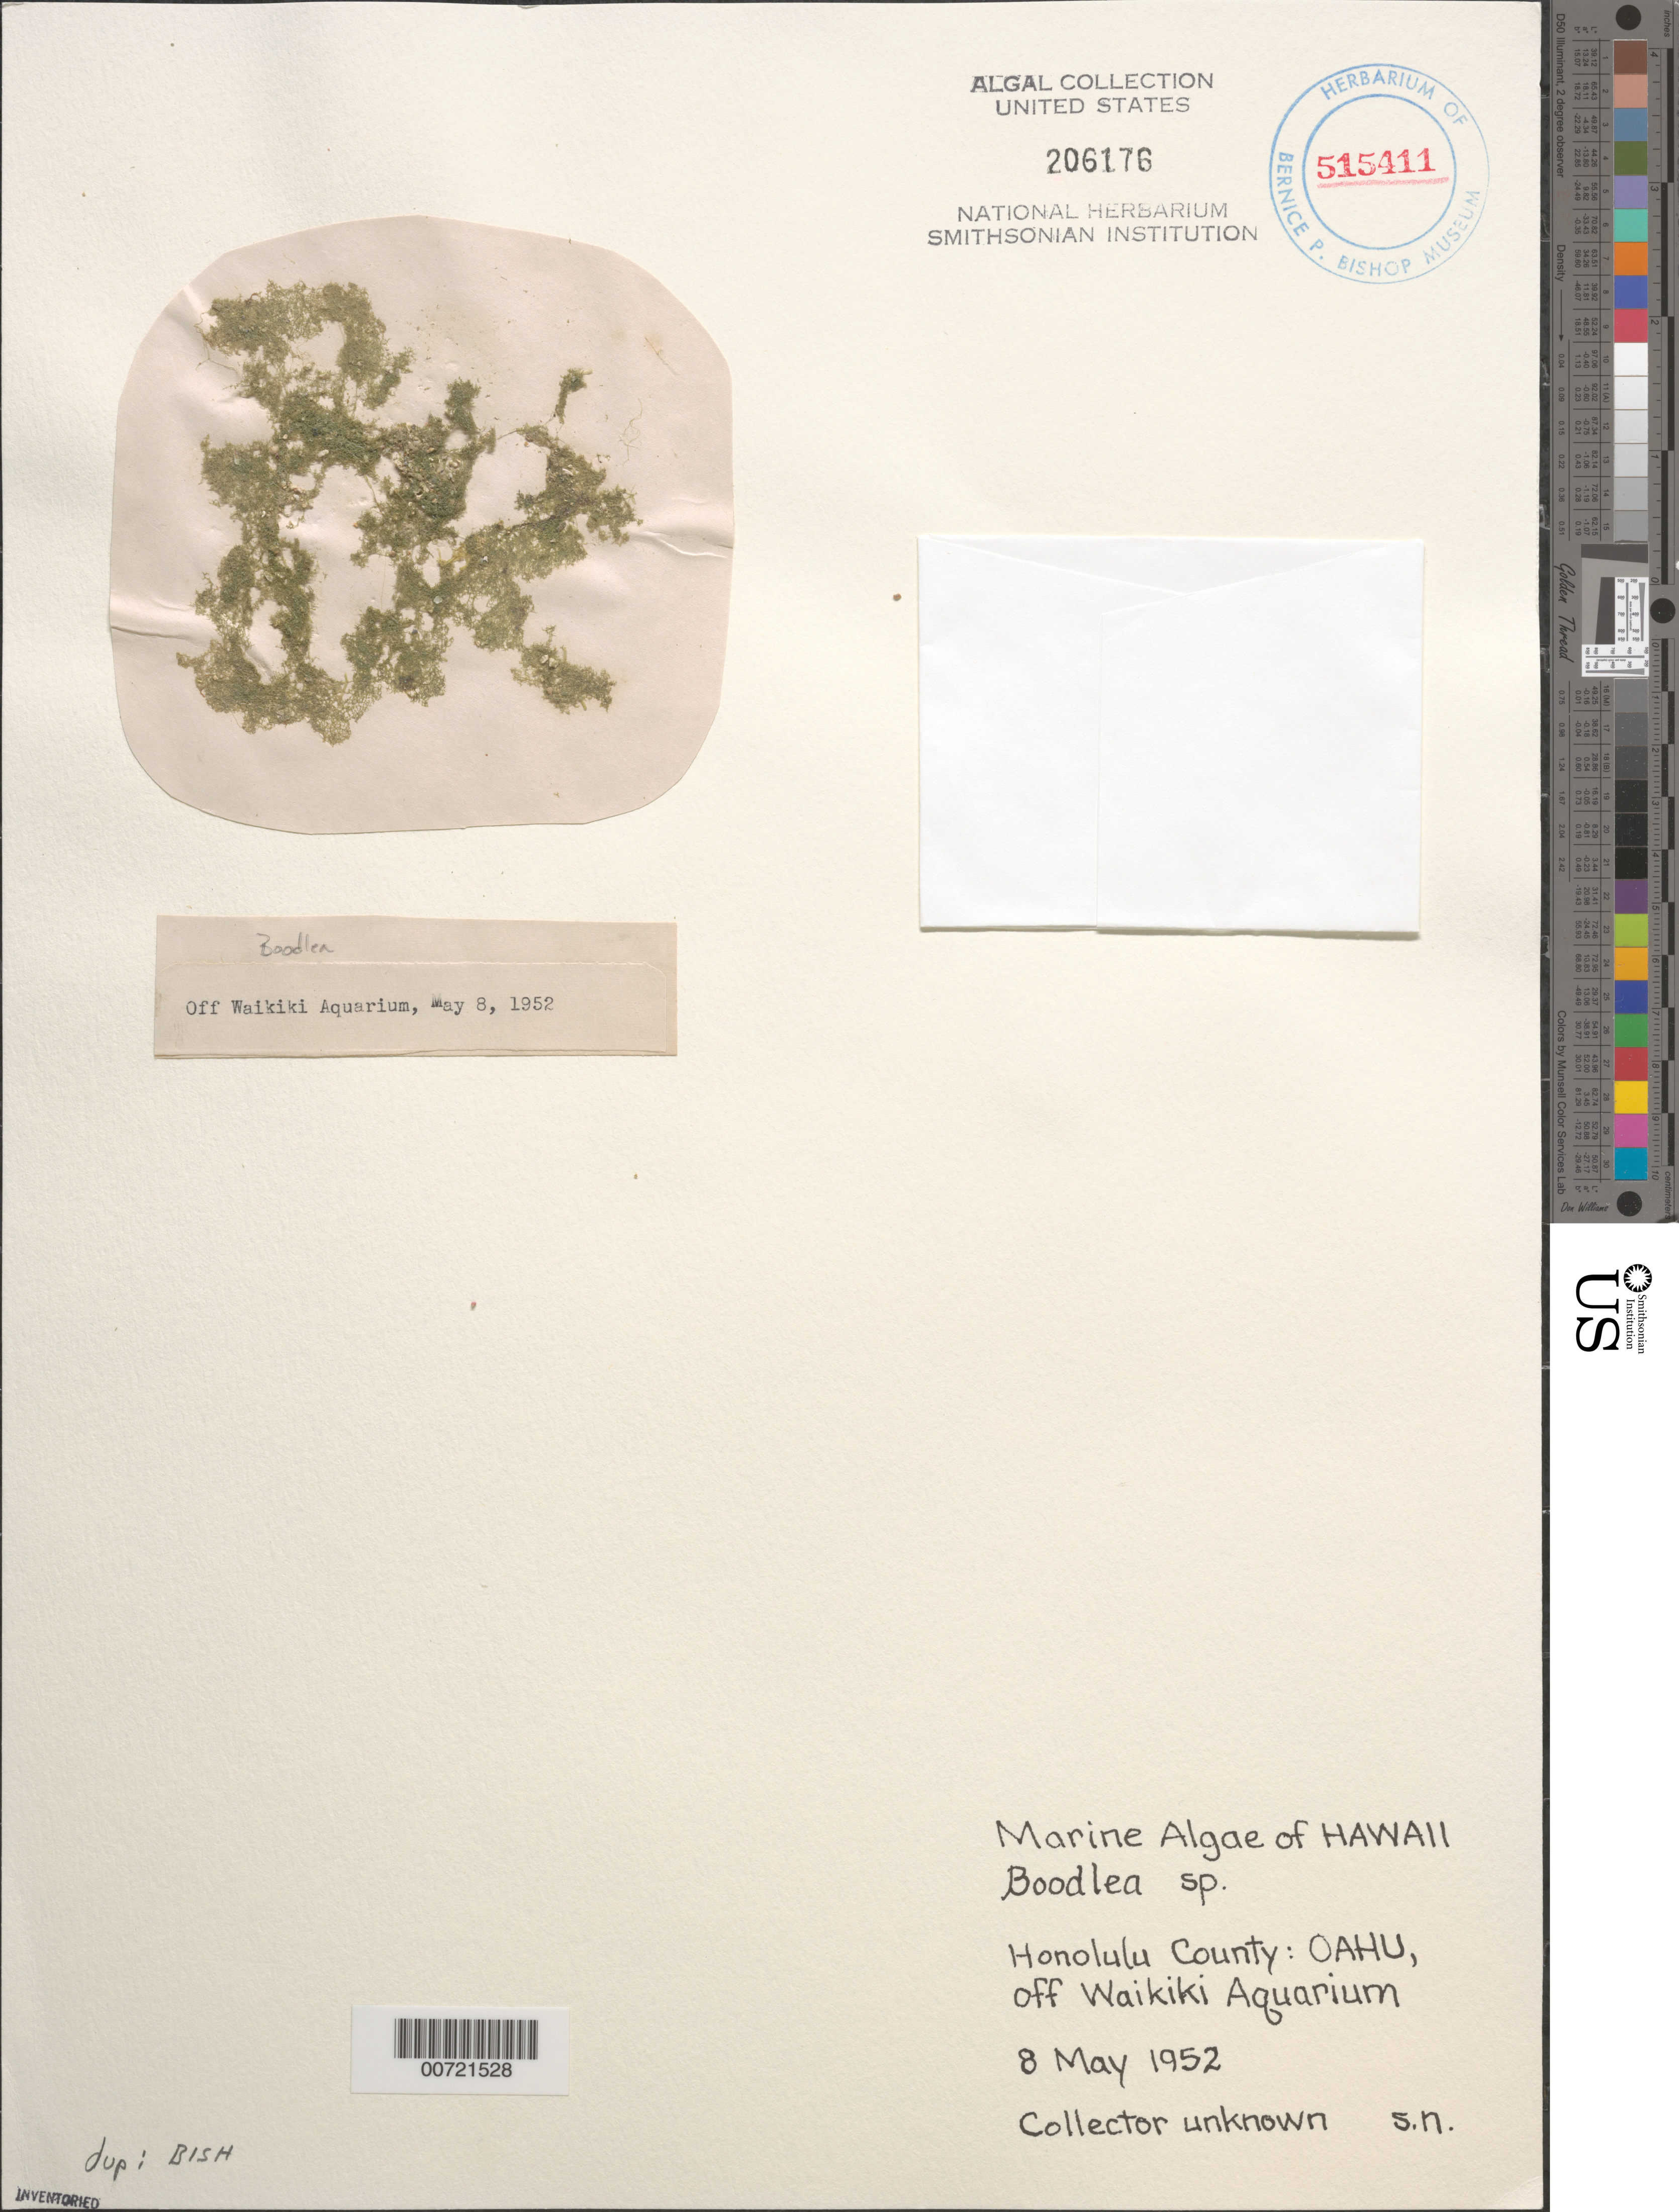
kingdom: Plantae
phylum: Chlorophyta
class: Ulvophyceae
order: Siphonocladales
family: Boodleaceae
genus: Boodlea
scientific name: Boodlea sp.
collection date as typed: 08 May 1952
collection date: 1952-05-08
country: United States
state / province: Hawaii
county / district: Honolulu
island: Oahu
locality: Off Waikiki Aquarium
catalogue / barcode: US 206176